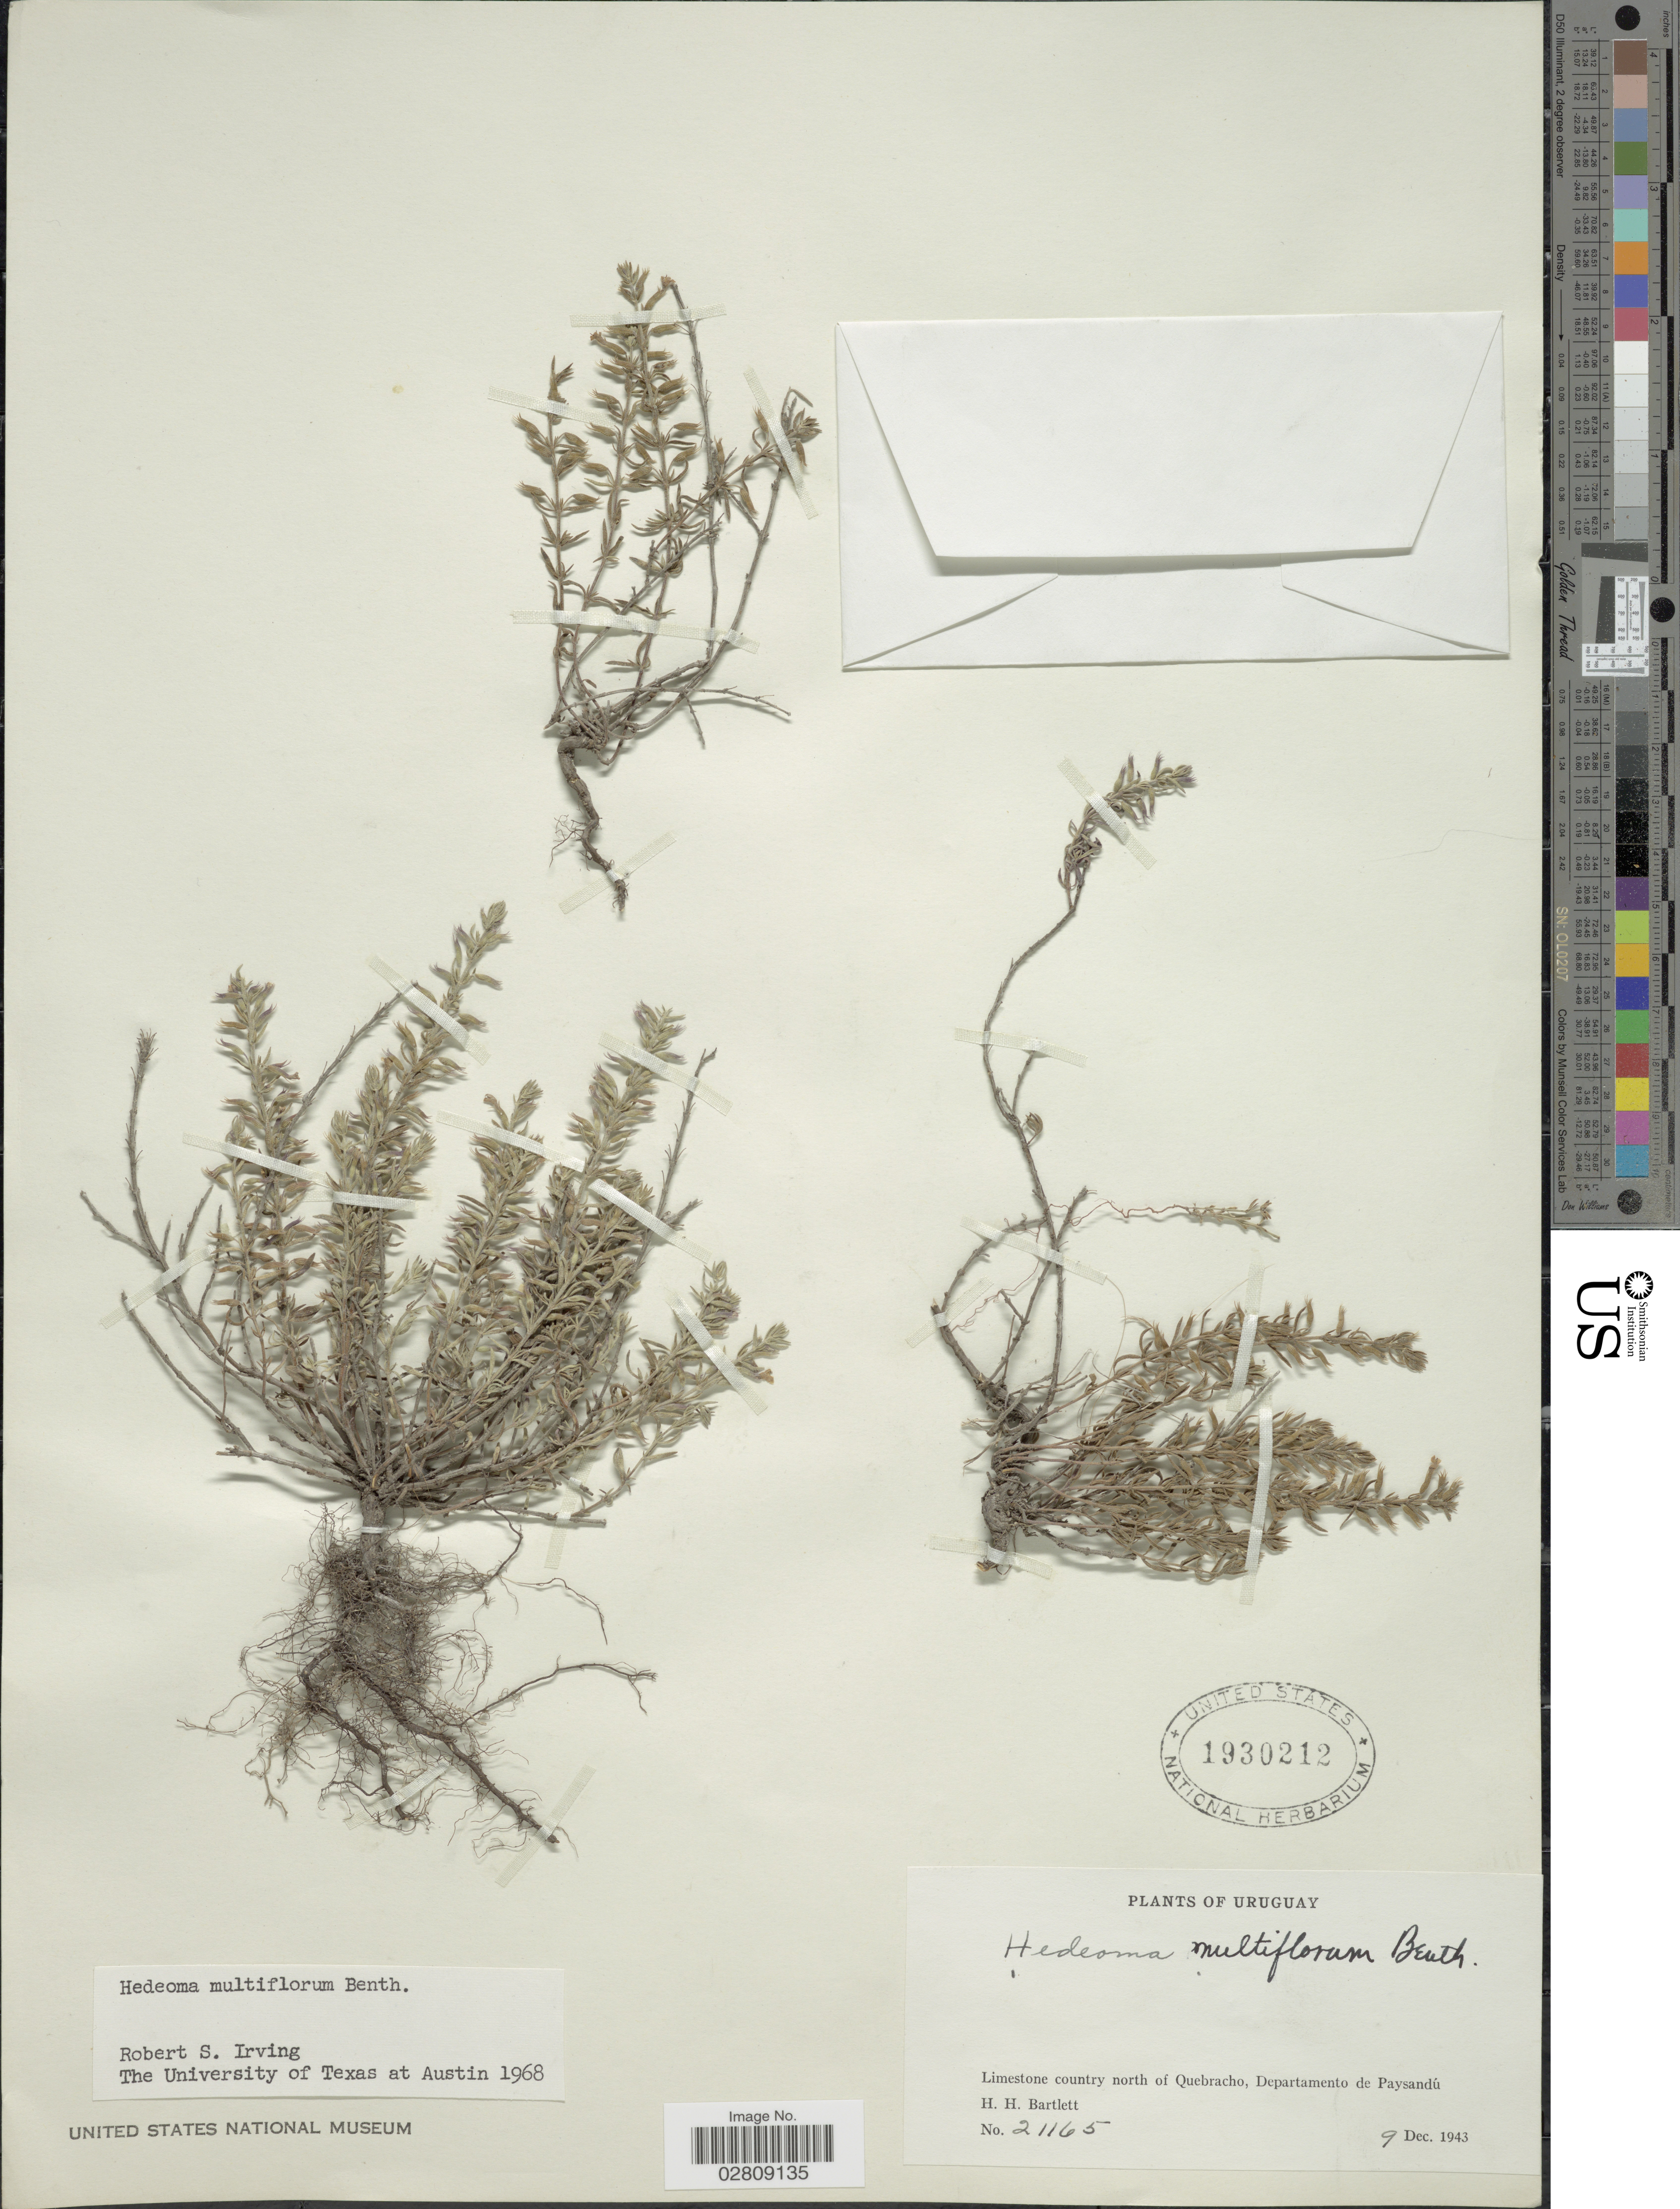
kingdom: Plantae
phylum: Tracheophyta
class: Magnoliopsida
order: Lamiales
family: Lamiaceae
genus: Hedeoma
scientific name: Hedeoma multiflora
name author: Benth.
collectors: H. H. Bartlett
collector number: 21165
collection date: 1943-12-09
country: Uruguay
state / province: Paysandu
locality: Limestone country north of Quebracho, Departamento de Paysandú.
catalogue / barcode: US 1930212